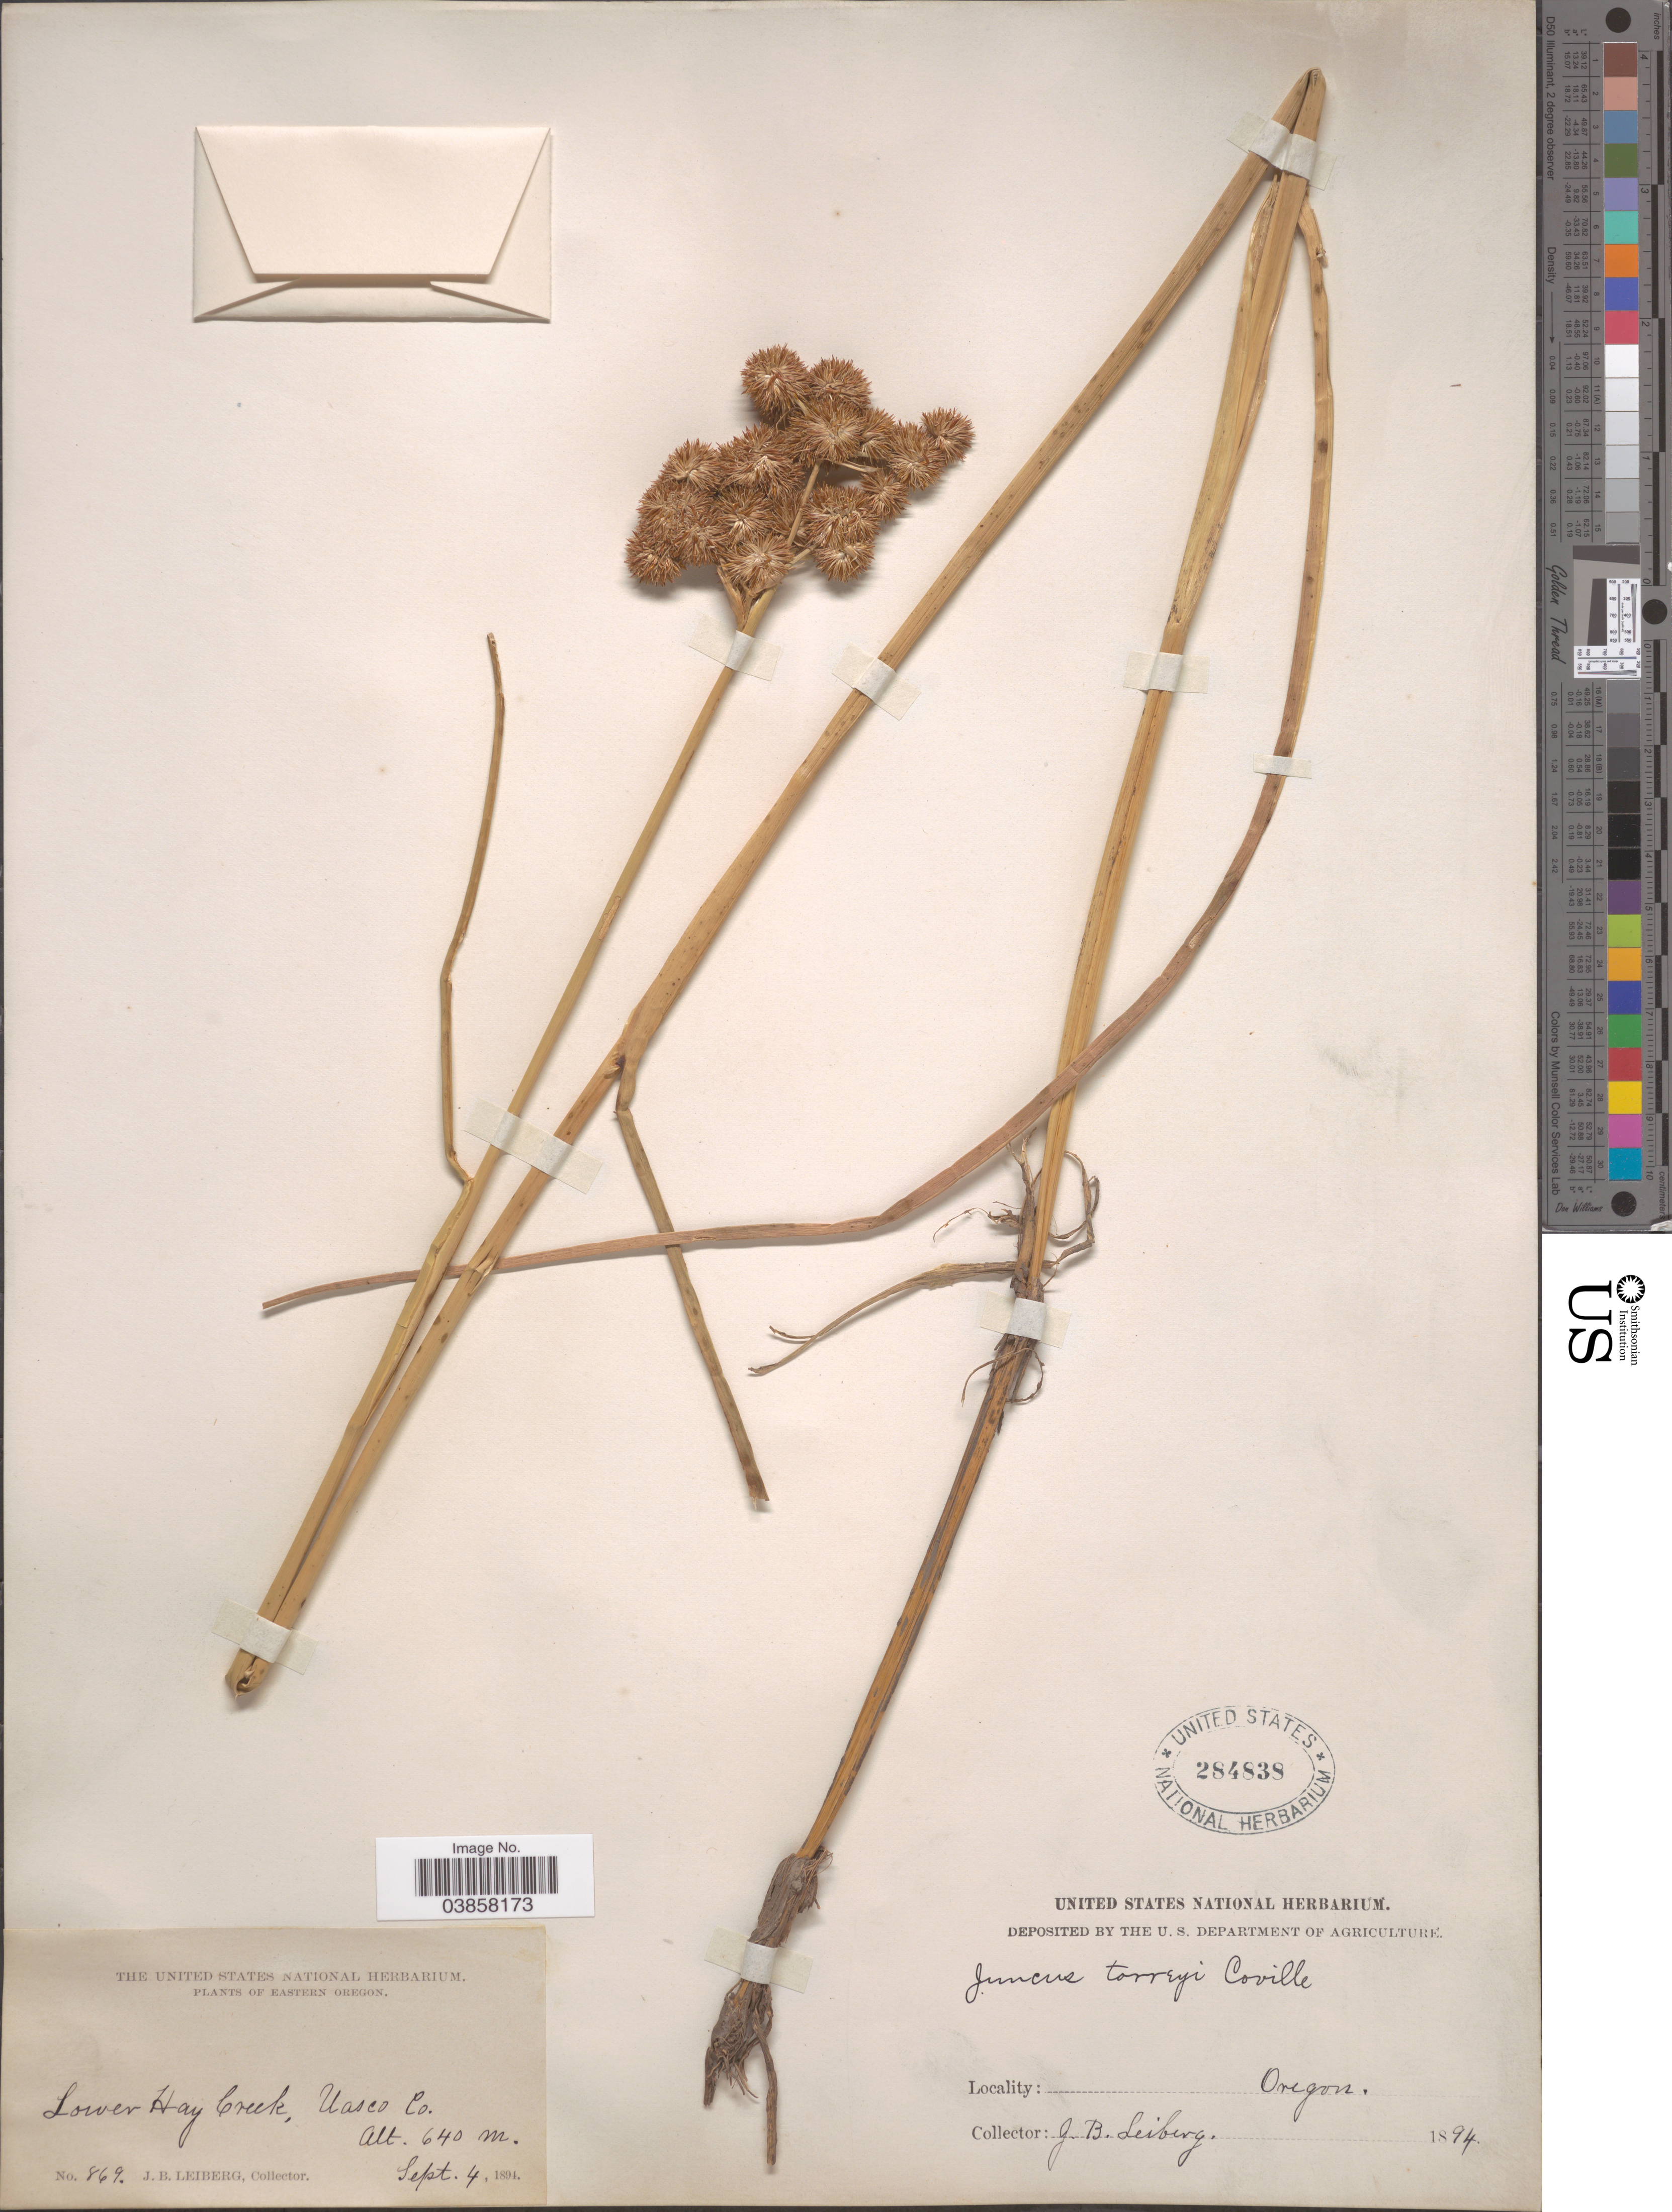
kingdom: Plantae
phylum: Tracheophyta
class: Liliopsida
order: Poales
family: Juncaceae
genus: Juncus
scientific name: Juncus torreyi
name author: Coville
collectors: J. B. Leiberg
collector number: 869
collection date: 1894-09-04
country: United States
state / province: Oregon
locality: Eastern Oregon. Lower Hay Creek, Uasco Co.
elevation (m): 640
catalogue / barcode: US 284838